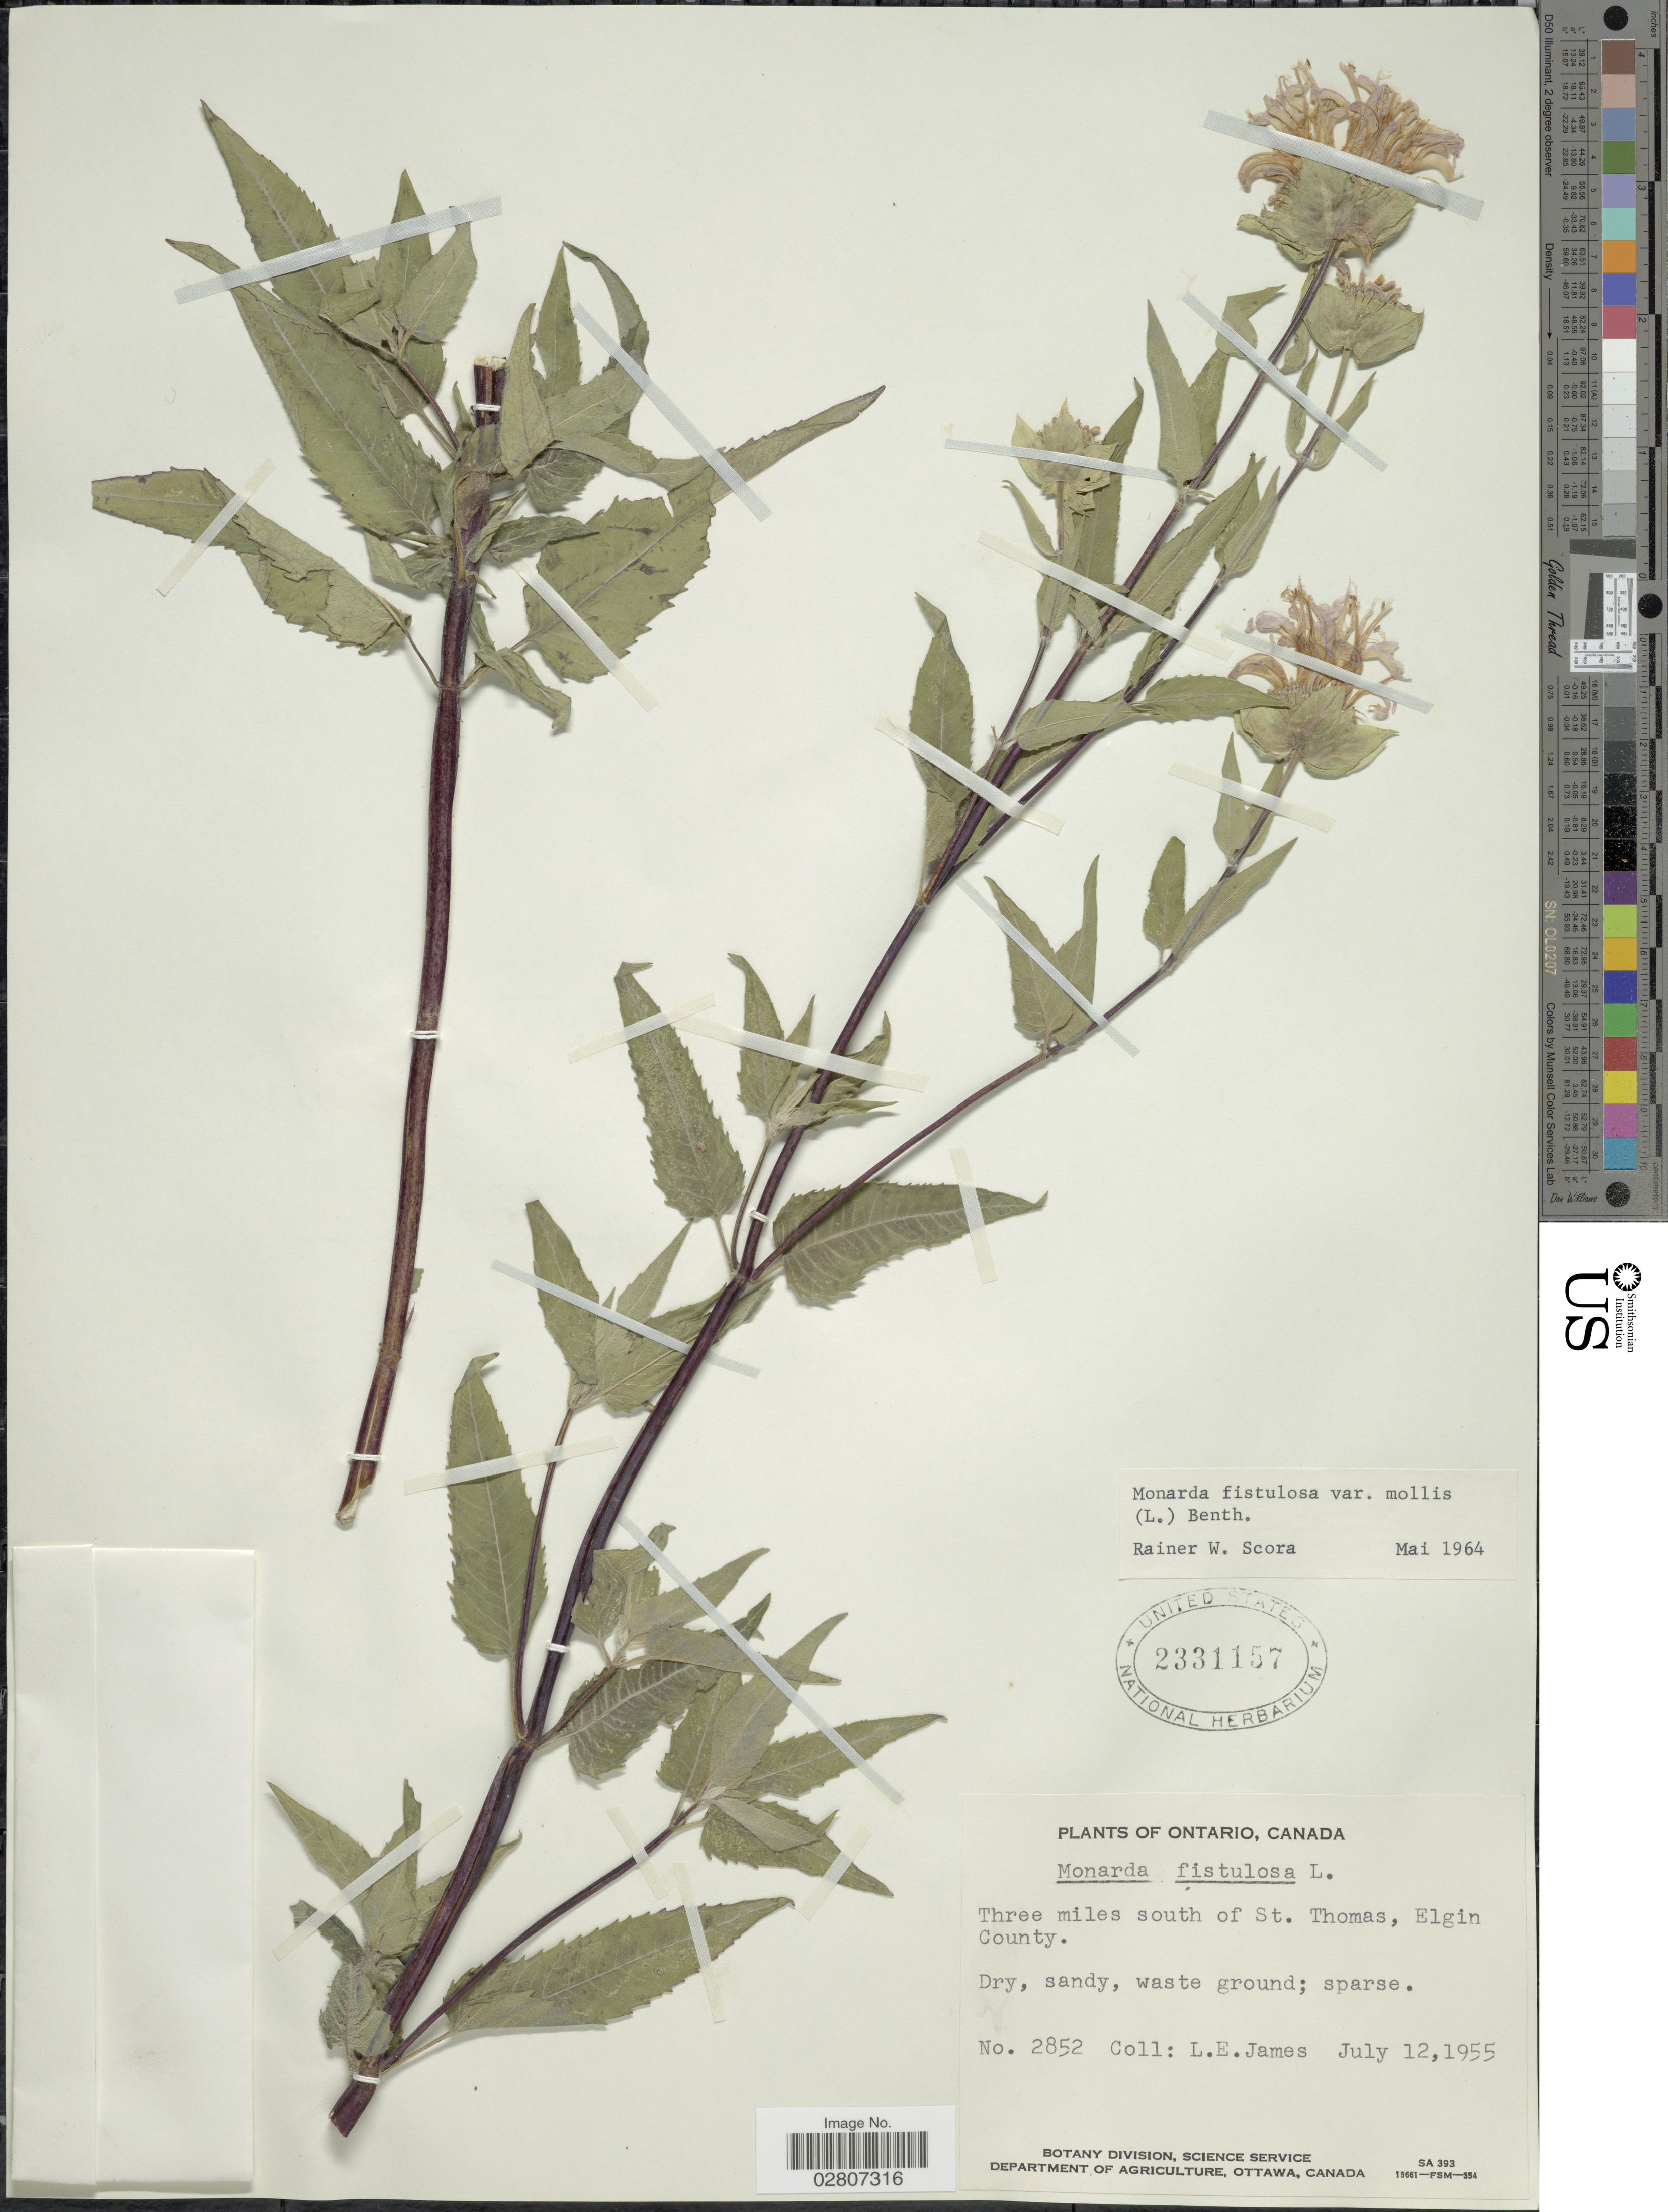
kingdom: Plantae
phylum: Tracheophyta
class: Magnoliopsida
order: Lamiales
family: Lamiaceae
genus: Monarda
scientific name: Monarda fistulosa var. mollis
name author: (L.) L.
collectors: L. E. James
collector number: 2852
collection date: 1955-07-12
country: Canada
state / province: Ontario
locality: Three miles south of St. Thomas, Elgin County.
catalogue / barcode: US 2331157